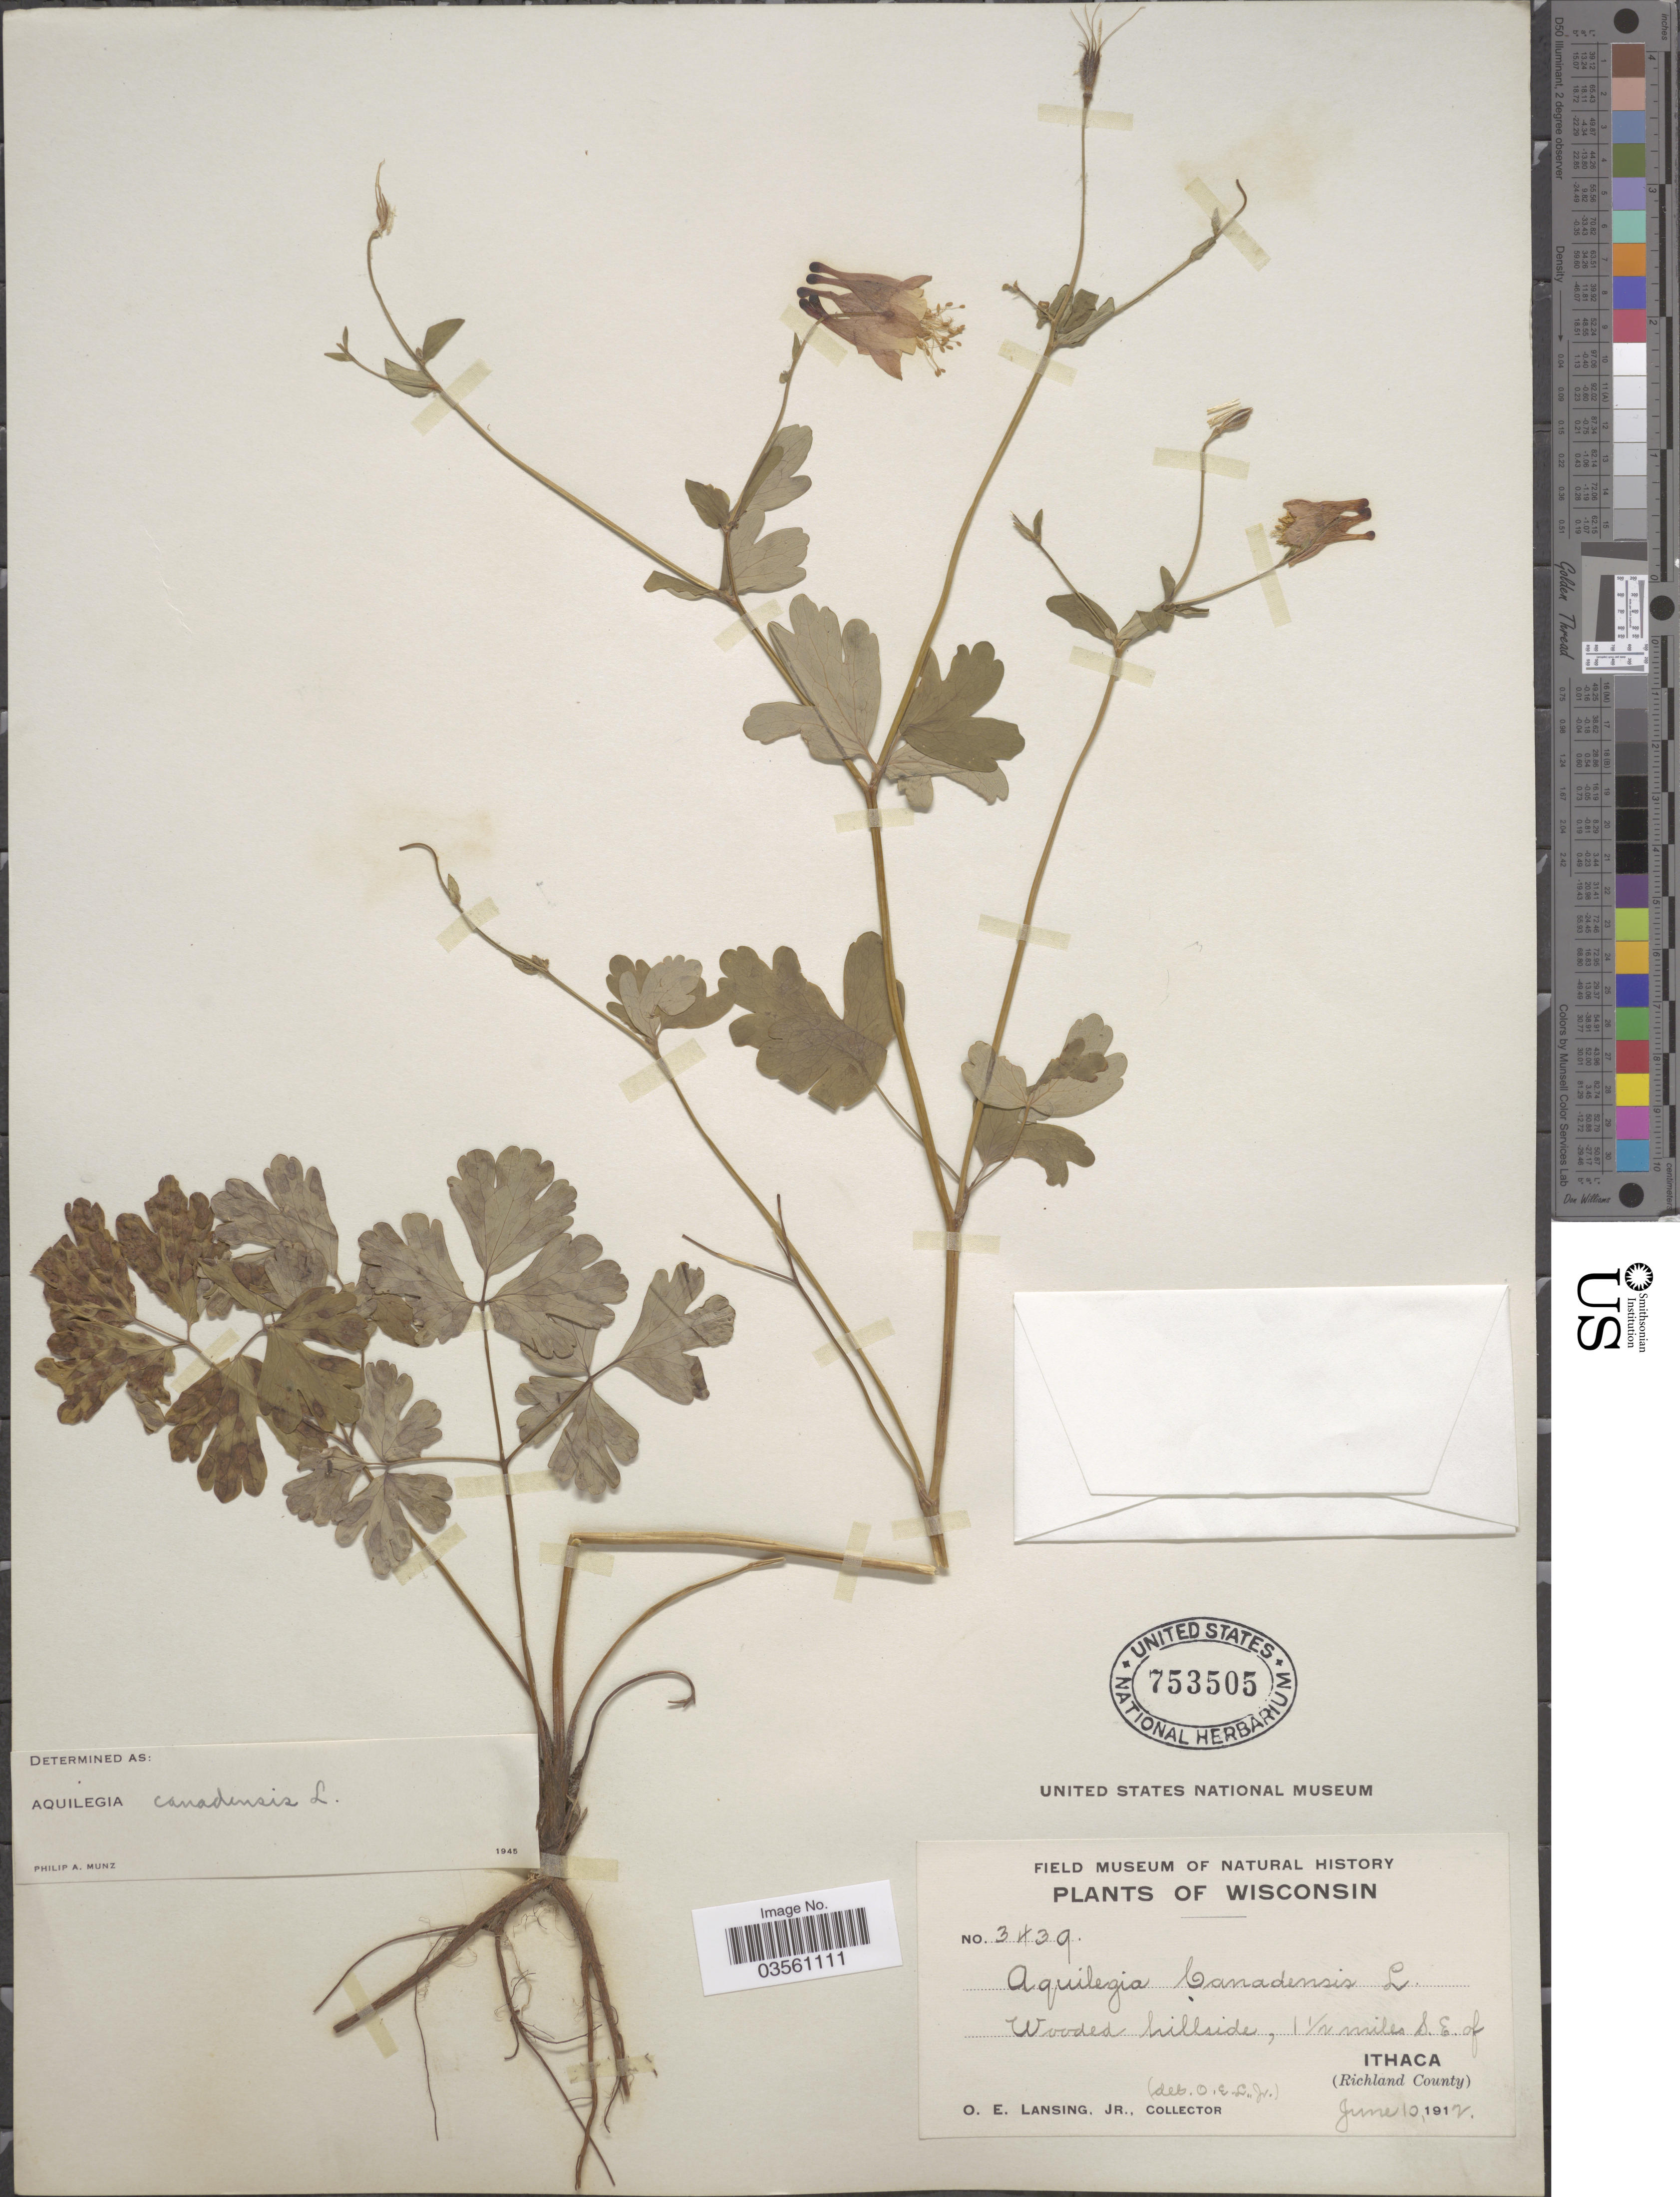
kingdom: Plantae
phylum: Tracheophyta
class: Magnoliopsida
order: Ranunculales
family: Ranunculaceae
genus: Aquilegia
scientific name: Aquilegia canadensis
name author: L.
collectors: O. E. Lansing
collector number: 3439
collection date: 1912-06-10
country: United States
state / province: Wisconsin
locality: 1½ miles S.E. of Ithaca (Richland County).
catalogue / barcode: US 753505